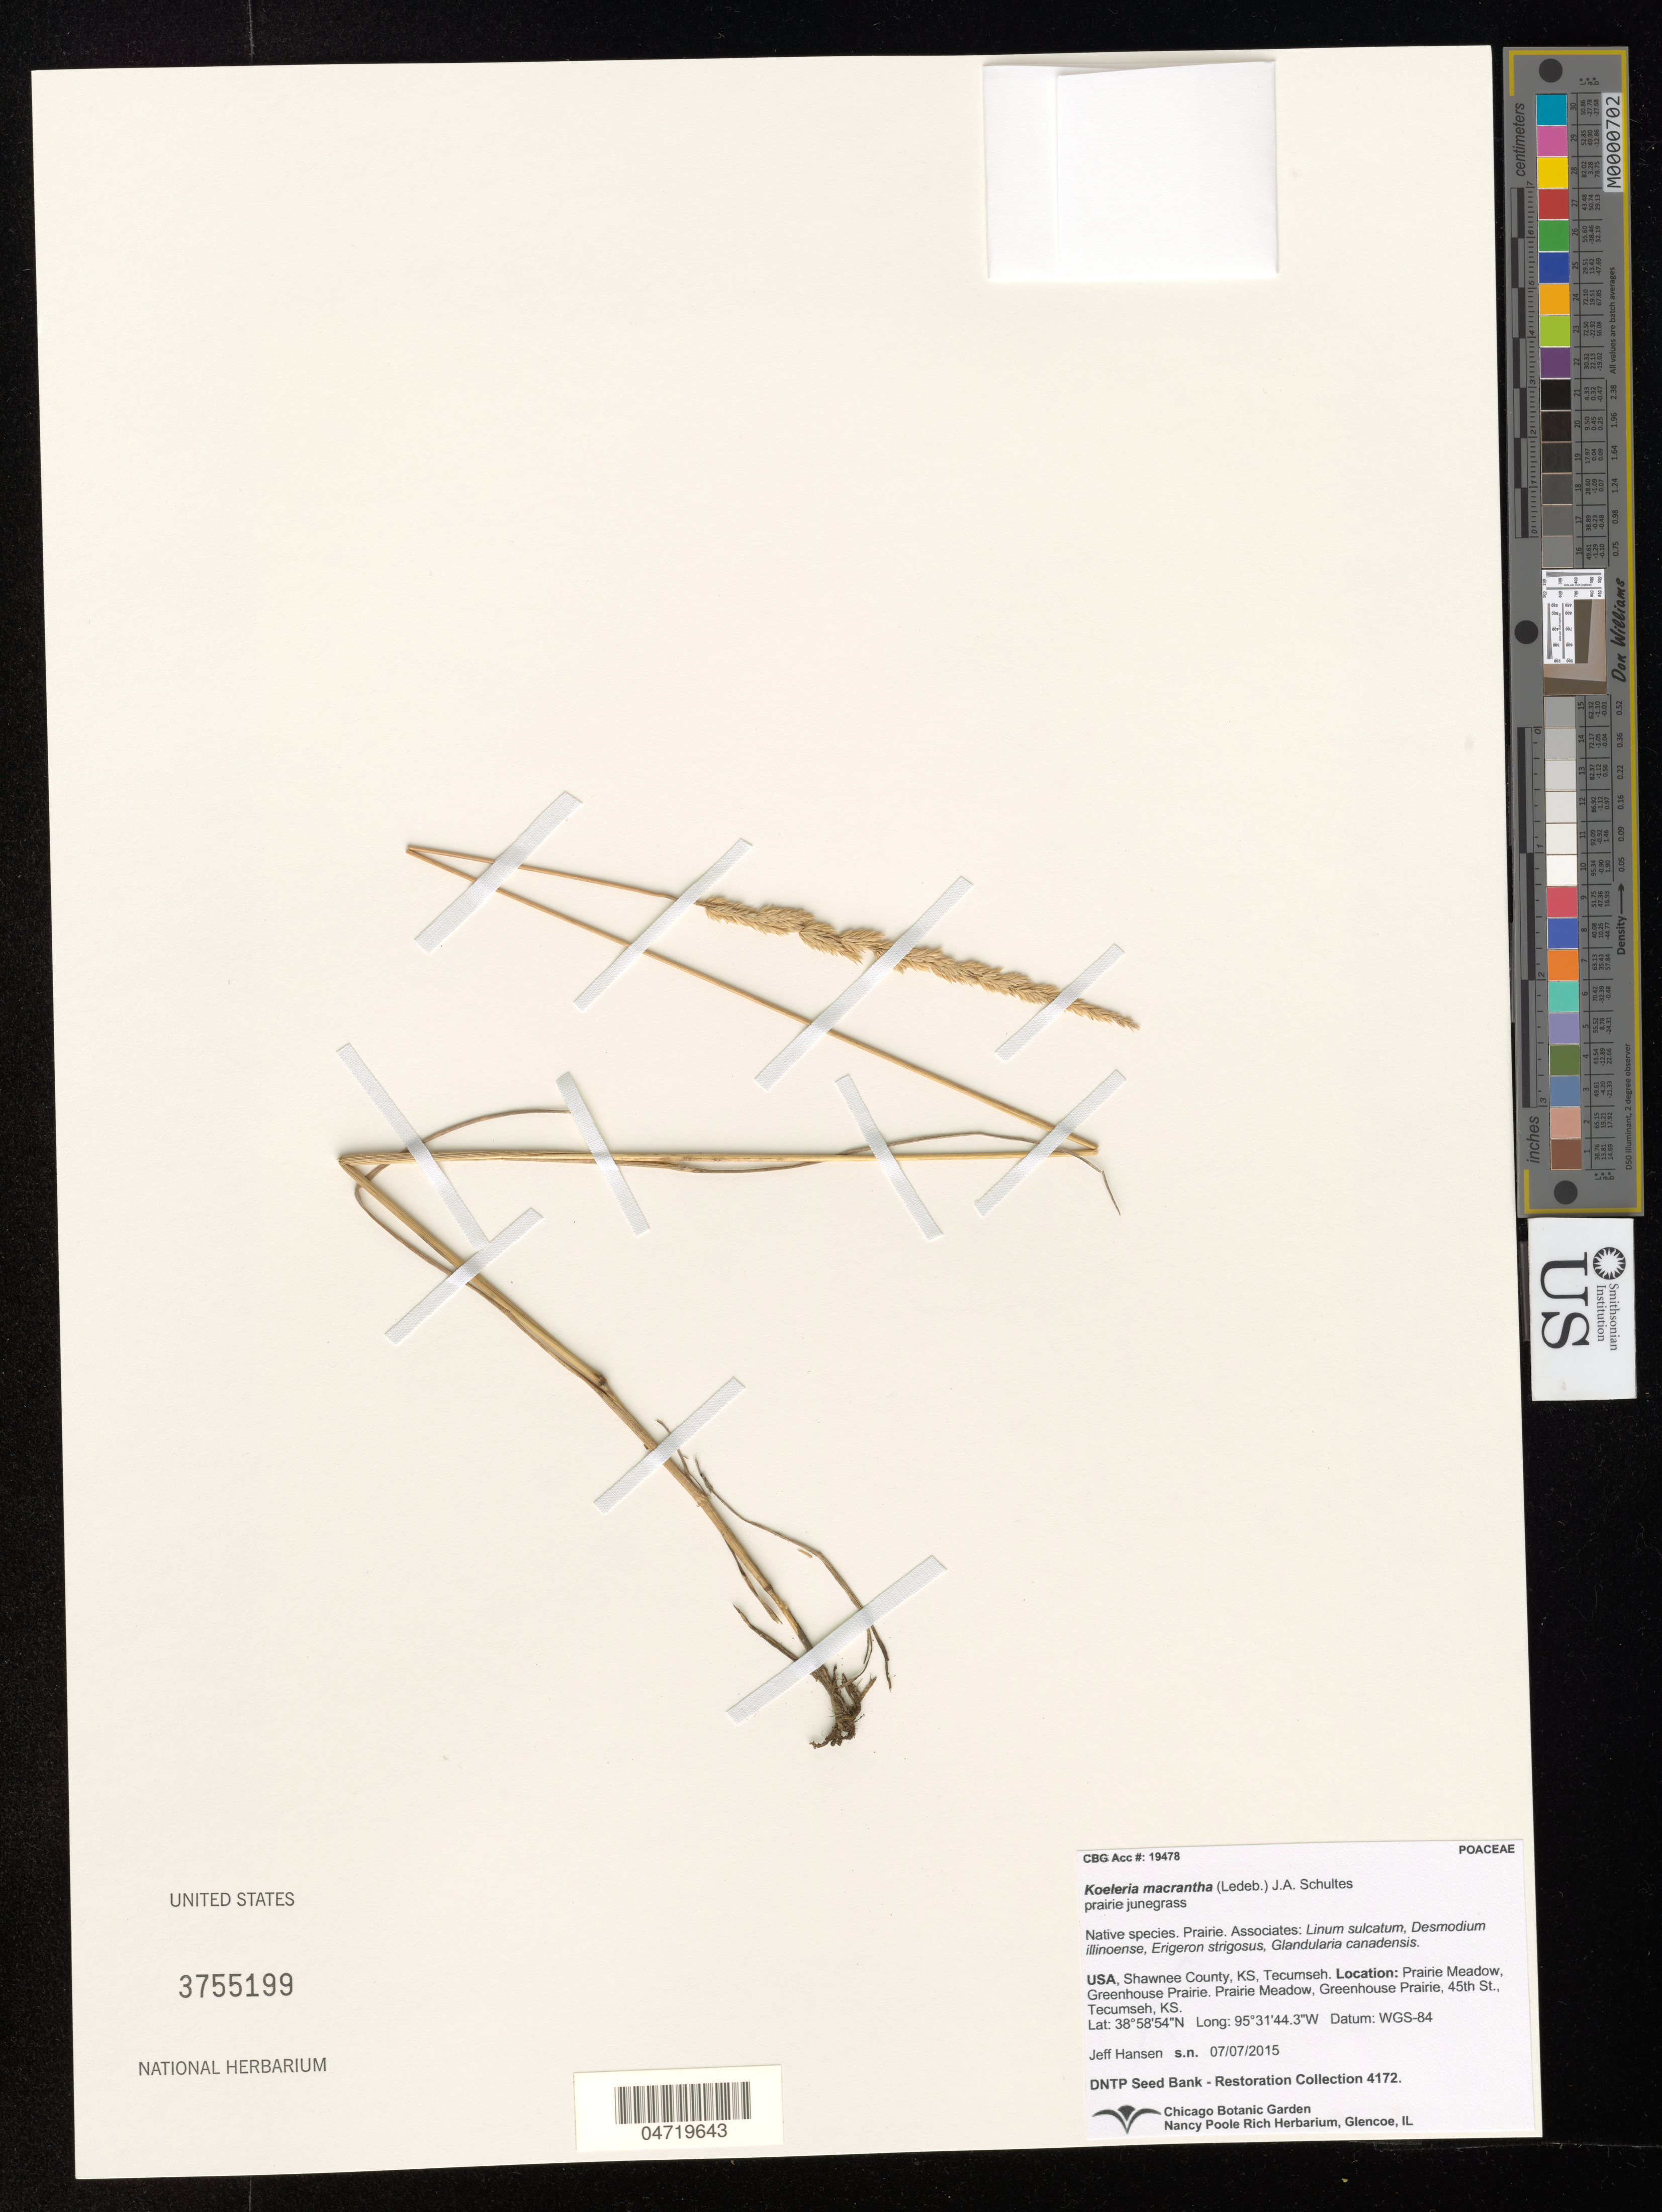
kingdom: Plantae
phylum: Tracheophyta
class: Liliopsida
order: Poales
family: Poaceae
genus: Koeleria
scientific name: Koeleria macrantha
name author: (Ledeb.) Schult.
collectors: J. Hansen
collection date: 2015-07-07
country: United States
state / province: Kansas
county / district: Shawnee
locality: Shawnee County, KS, Tecumseh. Prairie Meadow, Greenhouse Prairie. Prairie Meadow, Greenhouse Prairie, 45th St., Tecumseh, KS.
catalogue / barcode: US 3755199